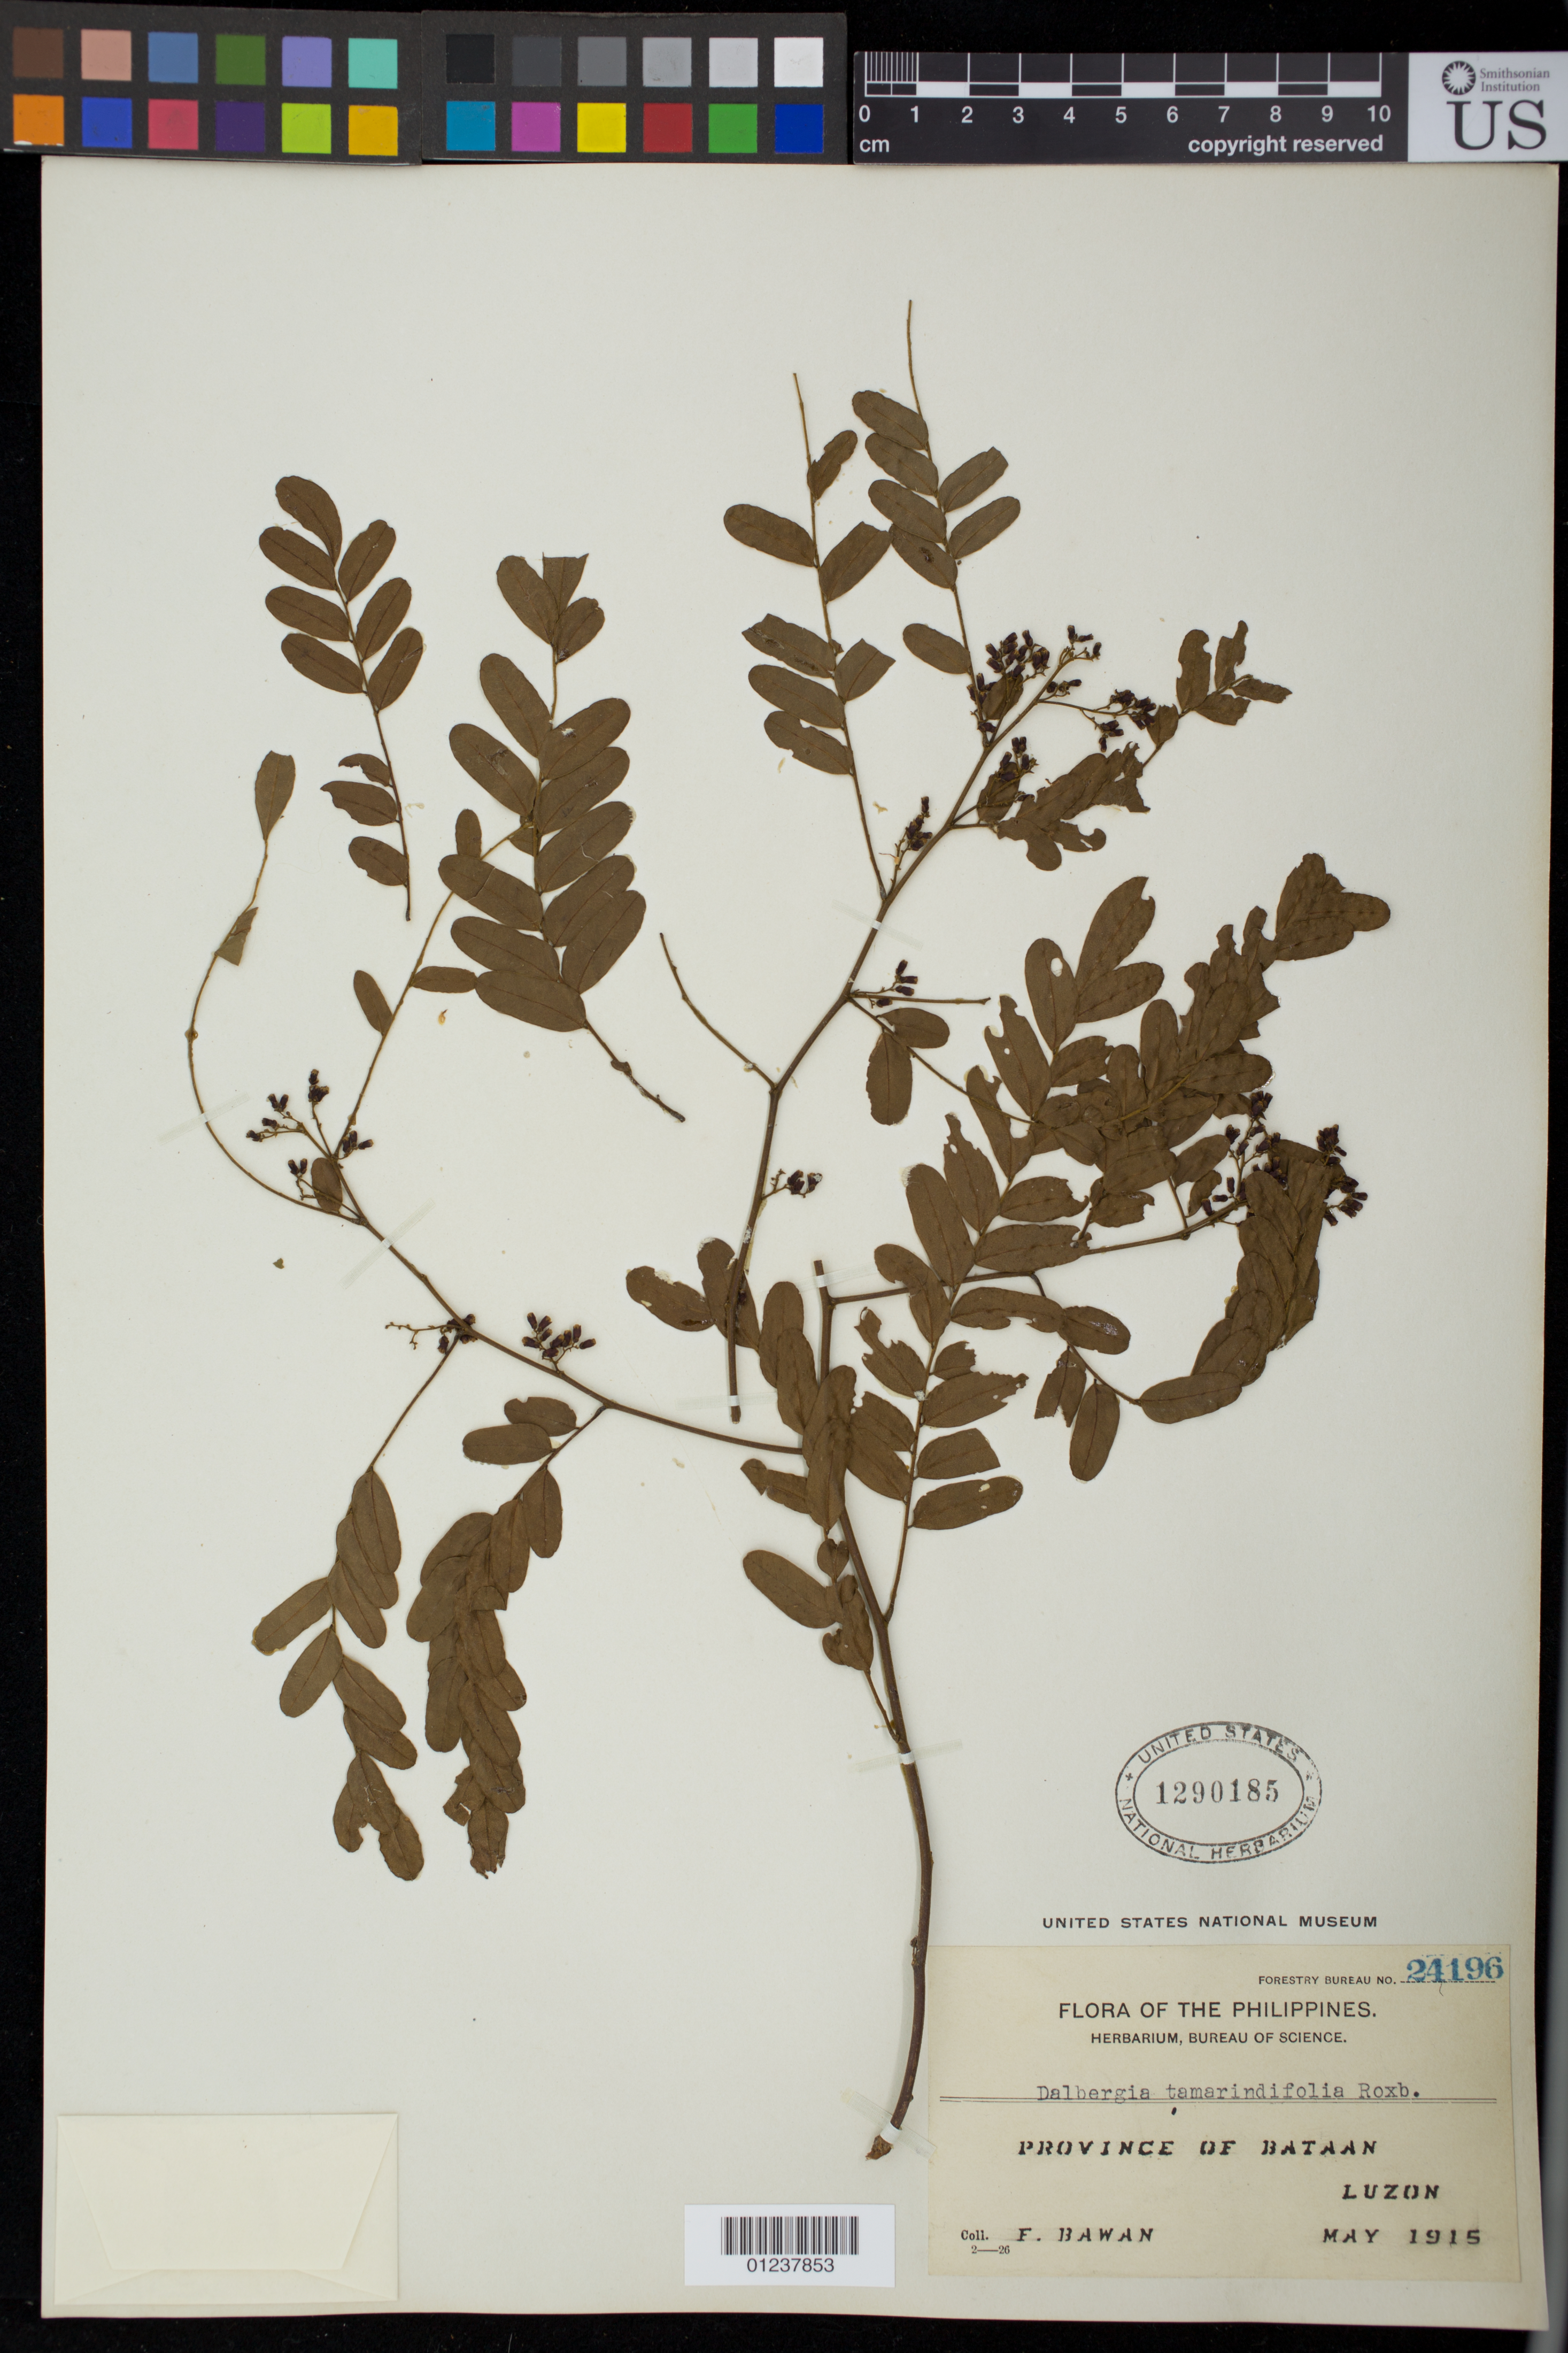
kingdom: Plantae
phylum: Tracheophyta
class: Magnoliopsida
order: Fabales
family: Fabaceae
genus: Dalbergia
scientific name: Dalbergia pinnata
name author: (Lour.) Prain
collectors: F. Bawan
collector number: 24196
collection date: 1915-05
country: Philippines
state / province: Central Luzon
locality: Province of Bataan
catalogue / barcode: US 1290185